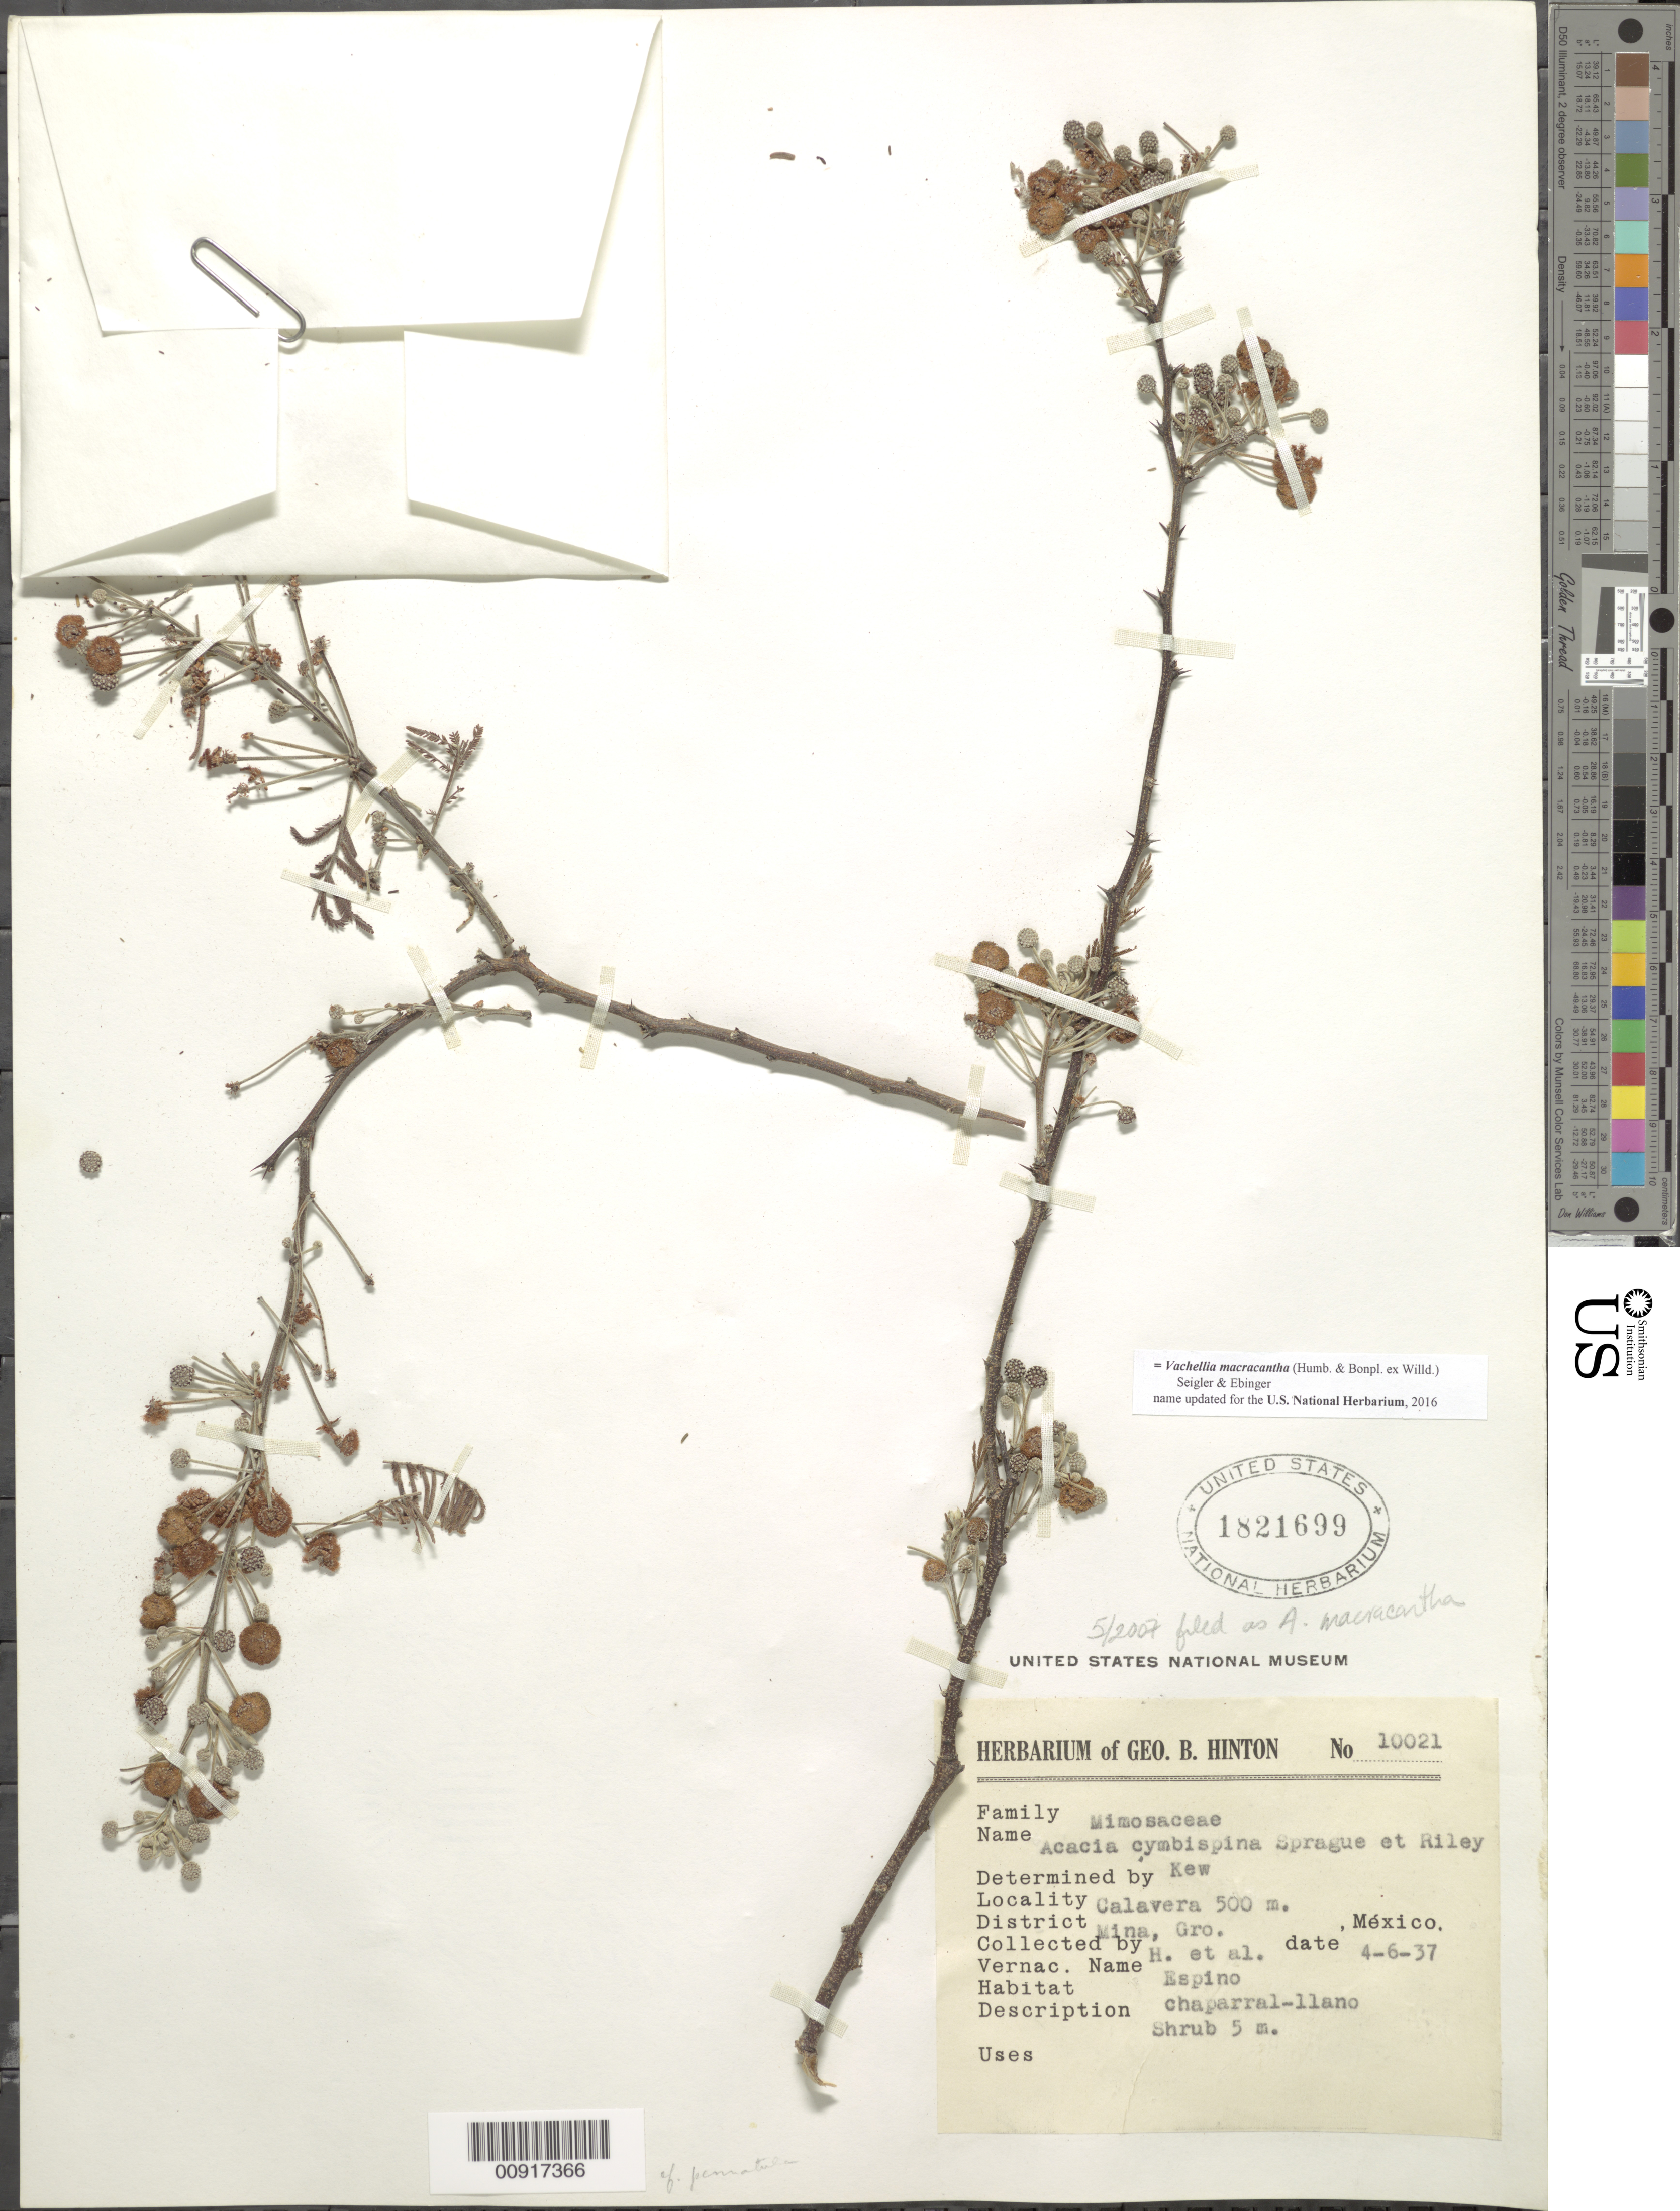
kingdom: Plantae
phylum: Tracheophyta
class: Magnoliopsida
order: Fabales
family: Fabaceae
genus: Vachellia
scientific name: Vachellia macracantha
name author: (Humb. & Bonpl. ex Willd.) Seigler & Ebinger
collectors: G. B. Hinton & et al.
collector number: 10021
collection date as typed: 06 Apr 1937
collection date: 1937-04-06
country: Mexico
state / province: Guerrero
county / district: Mina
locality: Calavera, District Mina, Guerrero.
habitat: Chaparral-llano.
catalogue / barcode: US 1821699